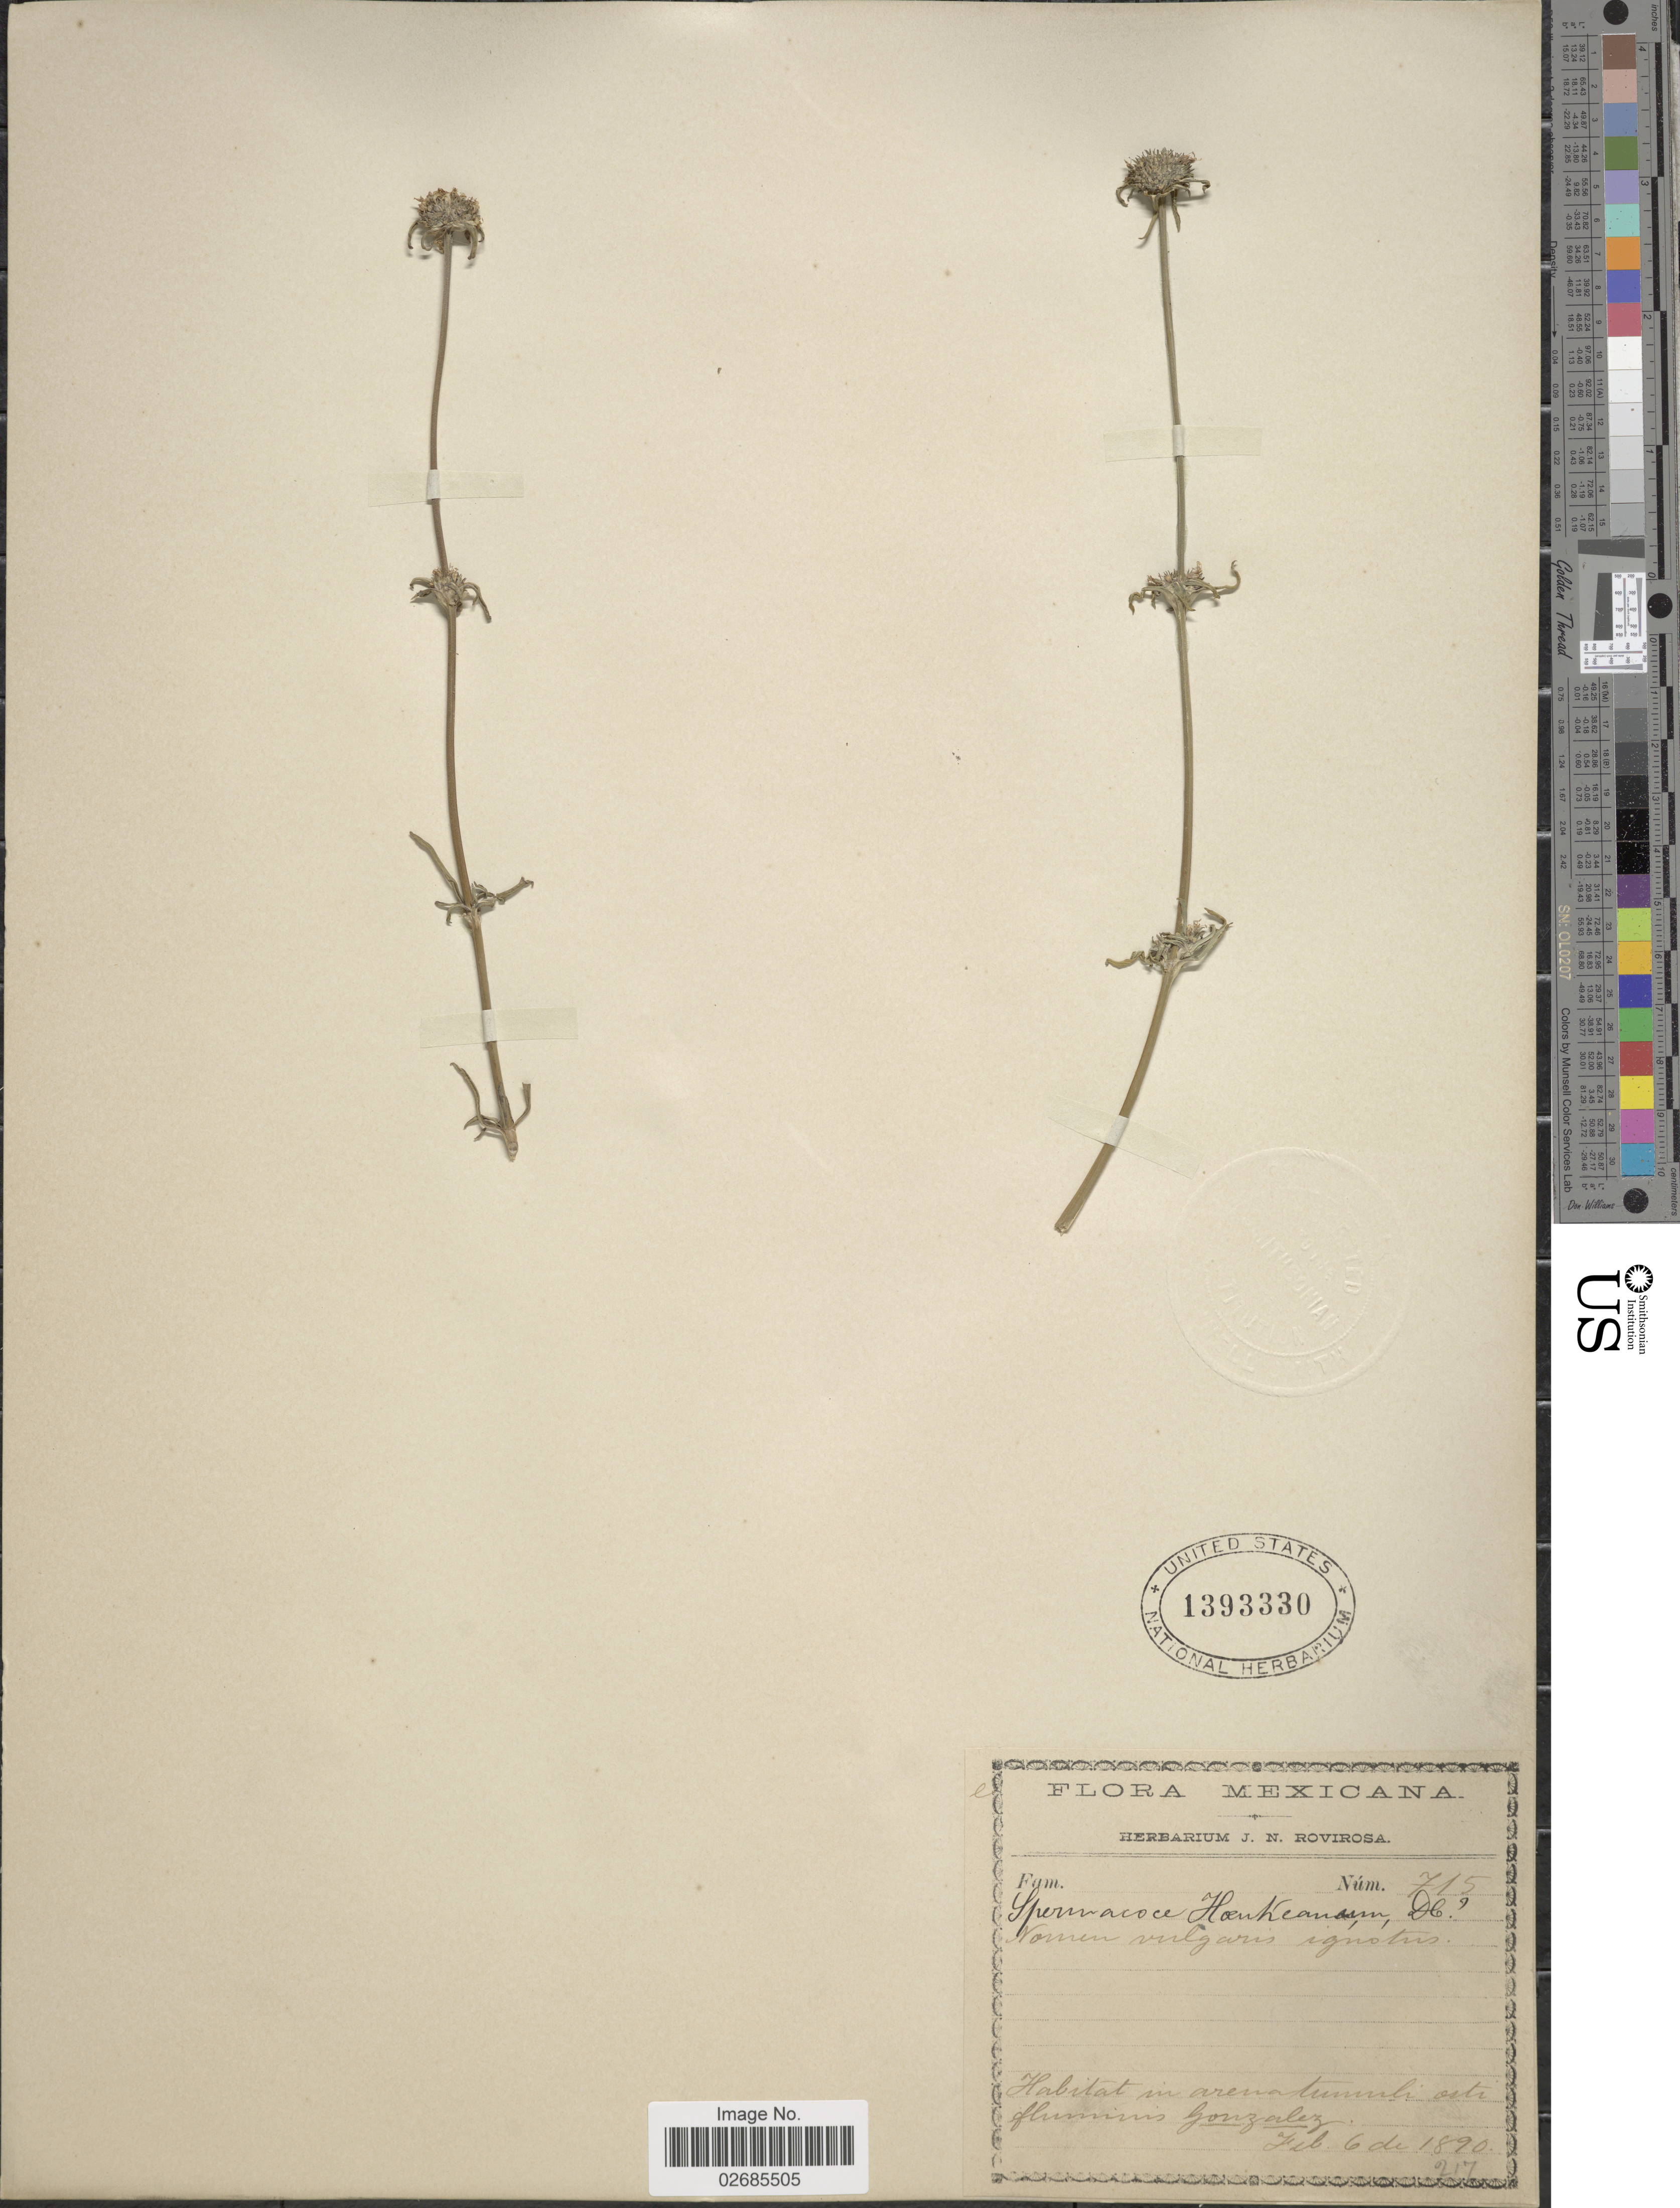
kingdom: Plantae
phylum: Tracheophyta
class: Magnoliopsida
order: Gentianales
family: Rubiaceae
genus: Borreria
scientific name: Borreria haenkeana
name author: DC.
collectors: ex herb. J. N. Rovirosa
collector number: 715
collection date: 1890-02-06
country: Mexico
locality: In arena tumuli osti fluminis Gonzalez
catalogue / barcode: US 1393330